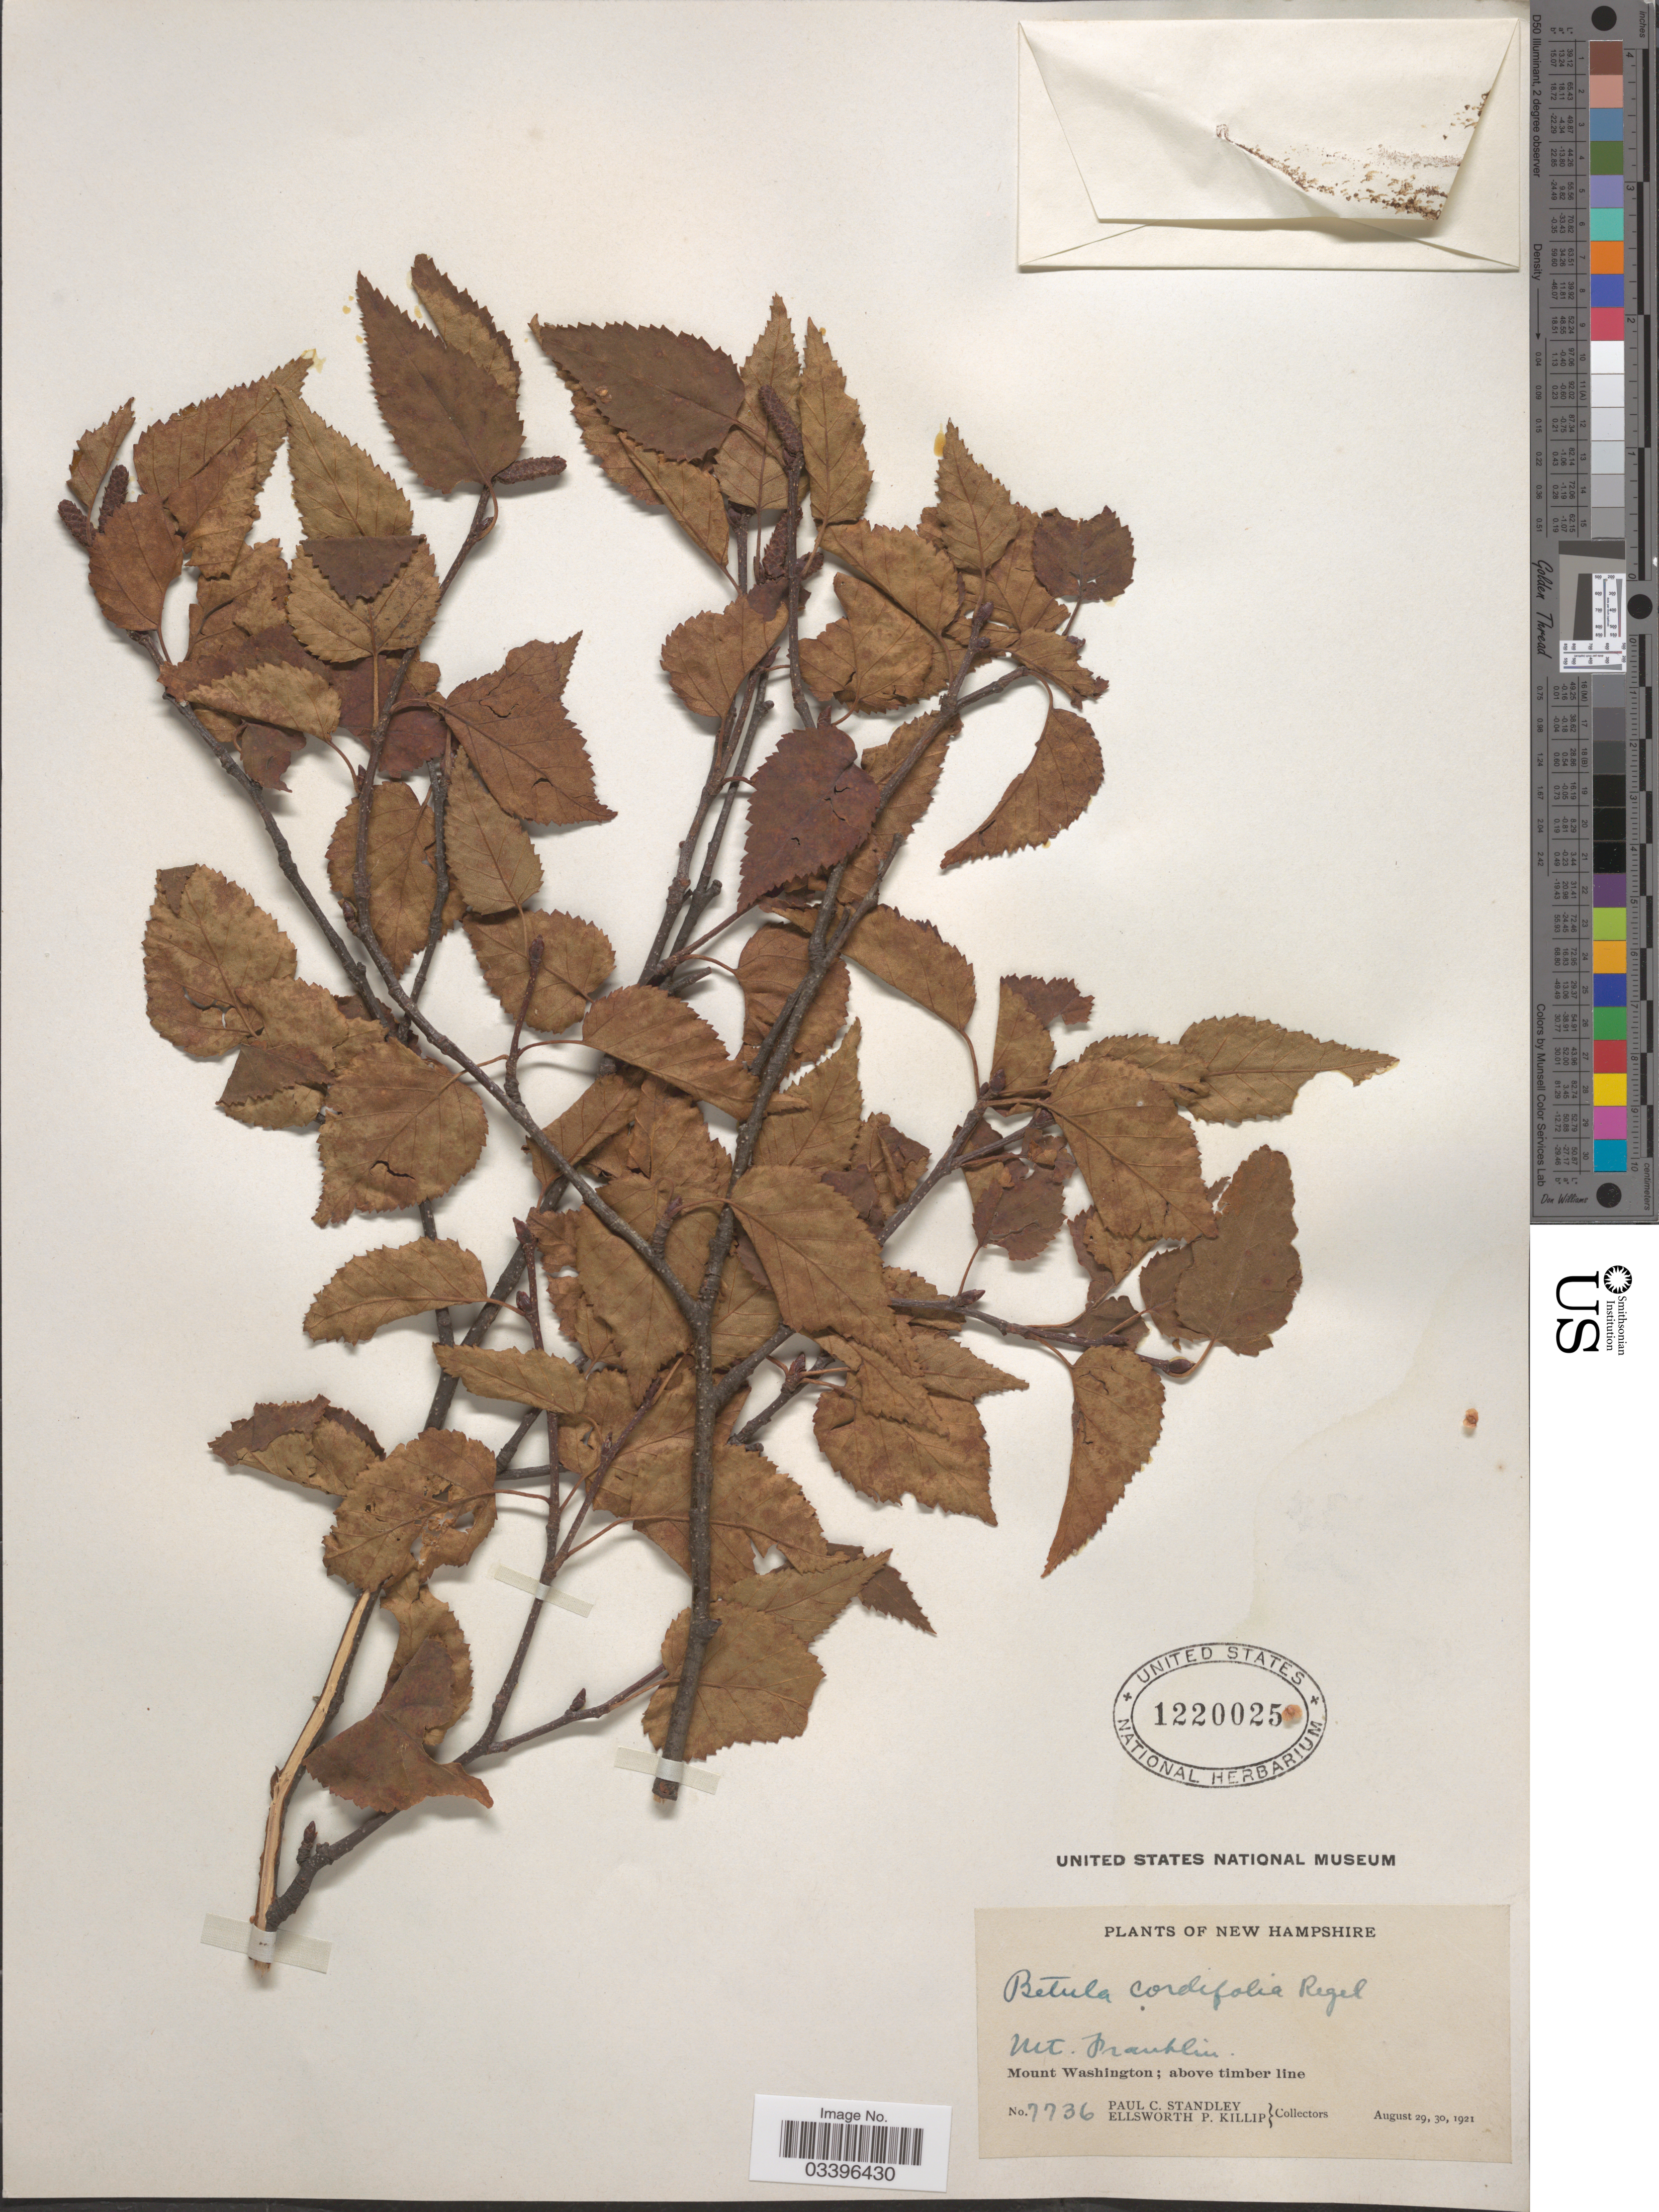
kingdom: Plantae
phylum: Tracheophyta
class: Magnoliopsida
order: Fagales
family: Betulaceae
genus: Betula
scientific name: Betula papyrifera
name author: Marshall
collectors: P. C. Standley & E. P. Killip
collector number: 7736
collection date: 1921-08-29/1921-08-30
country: United States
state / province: New Hampshire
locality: Mt. Franklin. Mount Washington; above timber line.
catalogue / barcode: US 1220025